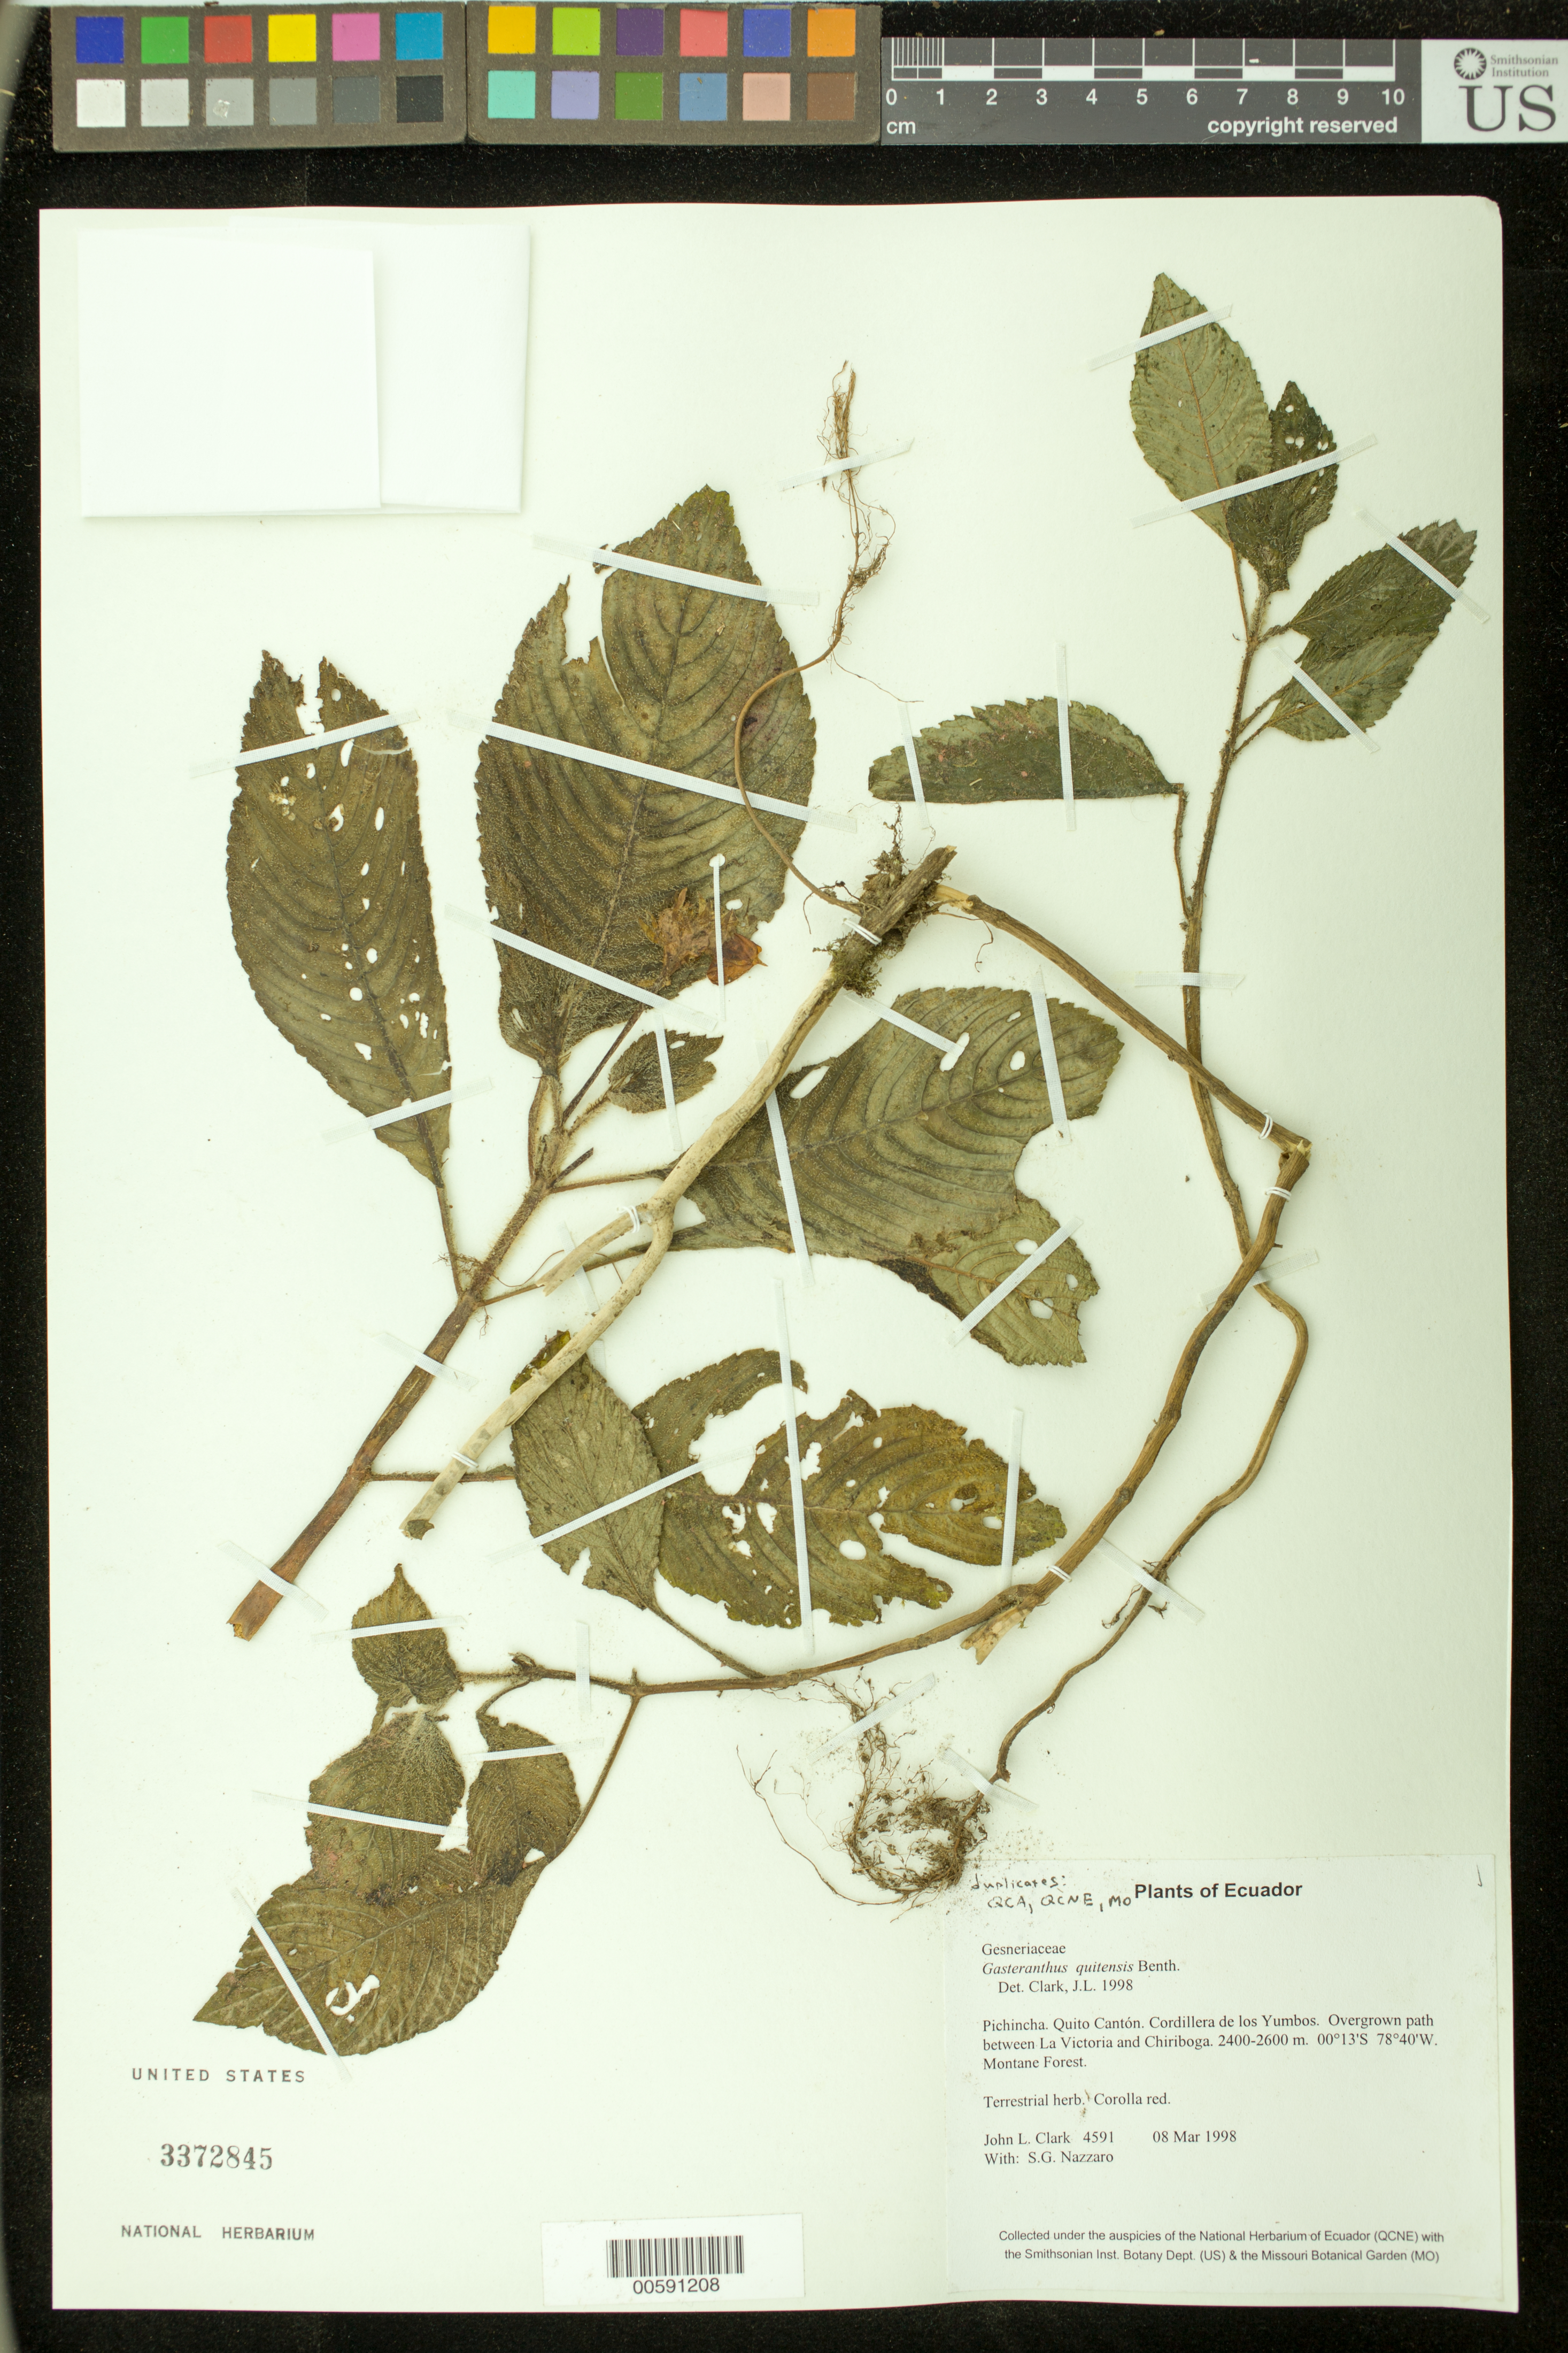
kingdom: Plantae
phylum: Tracheophyta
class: Magnoliopsida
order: Lamiales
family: Gesneriaceae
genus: Gasteranthus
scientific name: Gasteranthus quitensis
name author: Benth.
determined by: Clark, J. L., (SEL), The Marie Selby Botanical Garden (UNITED STATES)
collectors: J. L. Clark & S. Nazzaro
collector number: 4591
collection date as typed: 08 Mar 1998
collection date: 1998-03-08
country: Ecuador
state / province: Pichincha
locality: Quito Cantón. Cordillera de los Yumbos. Overgrown path between La Victoria and Chiriboga.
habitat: Montane Forest.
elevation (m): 2400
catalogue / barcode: US 3372845